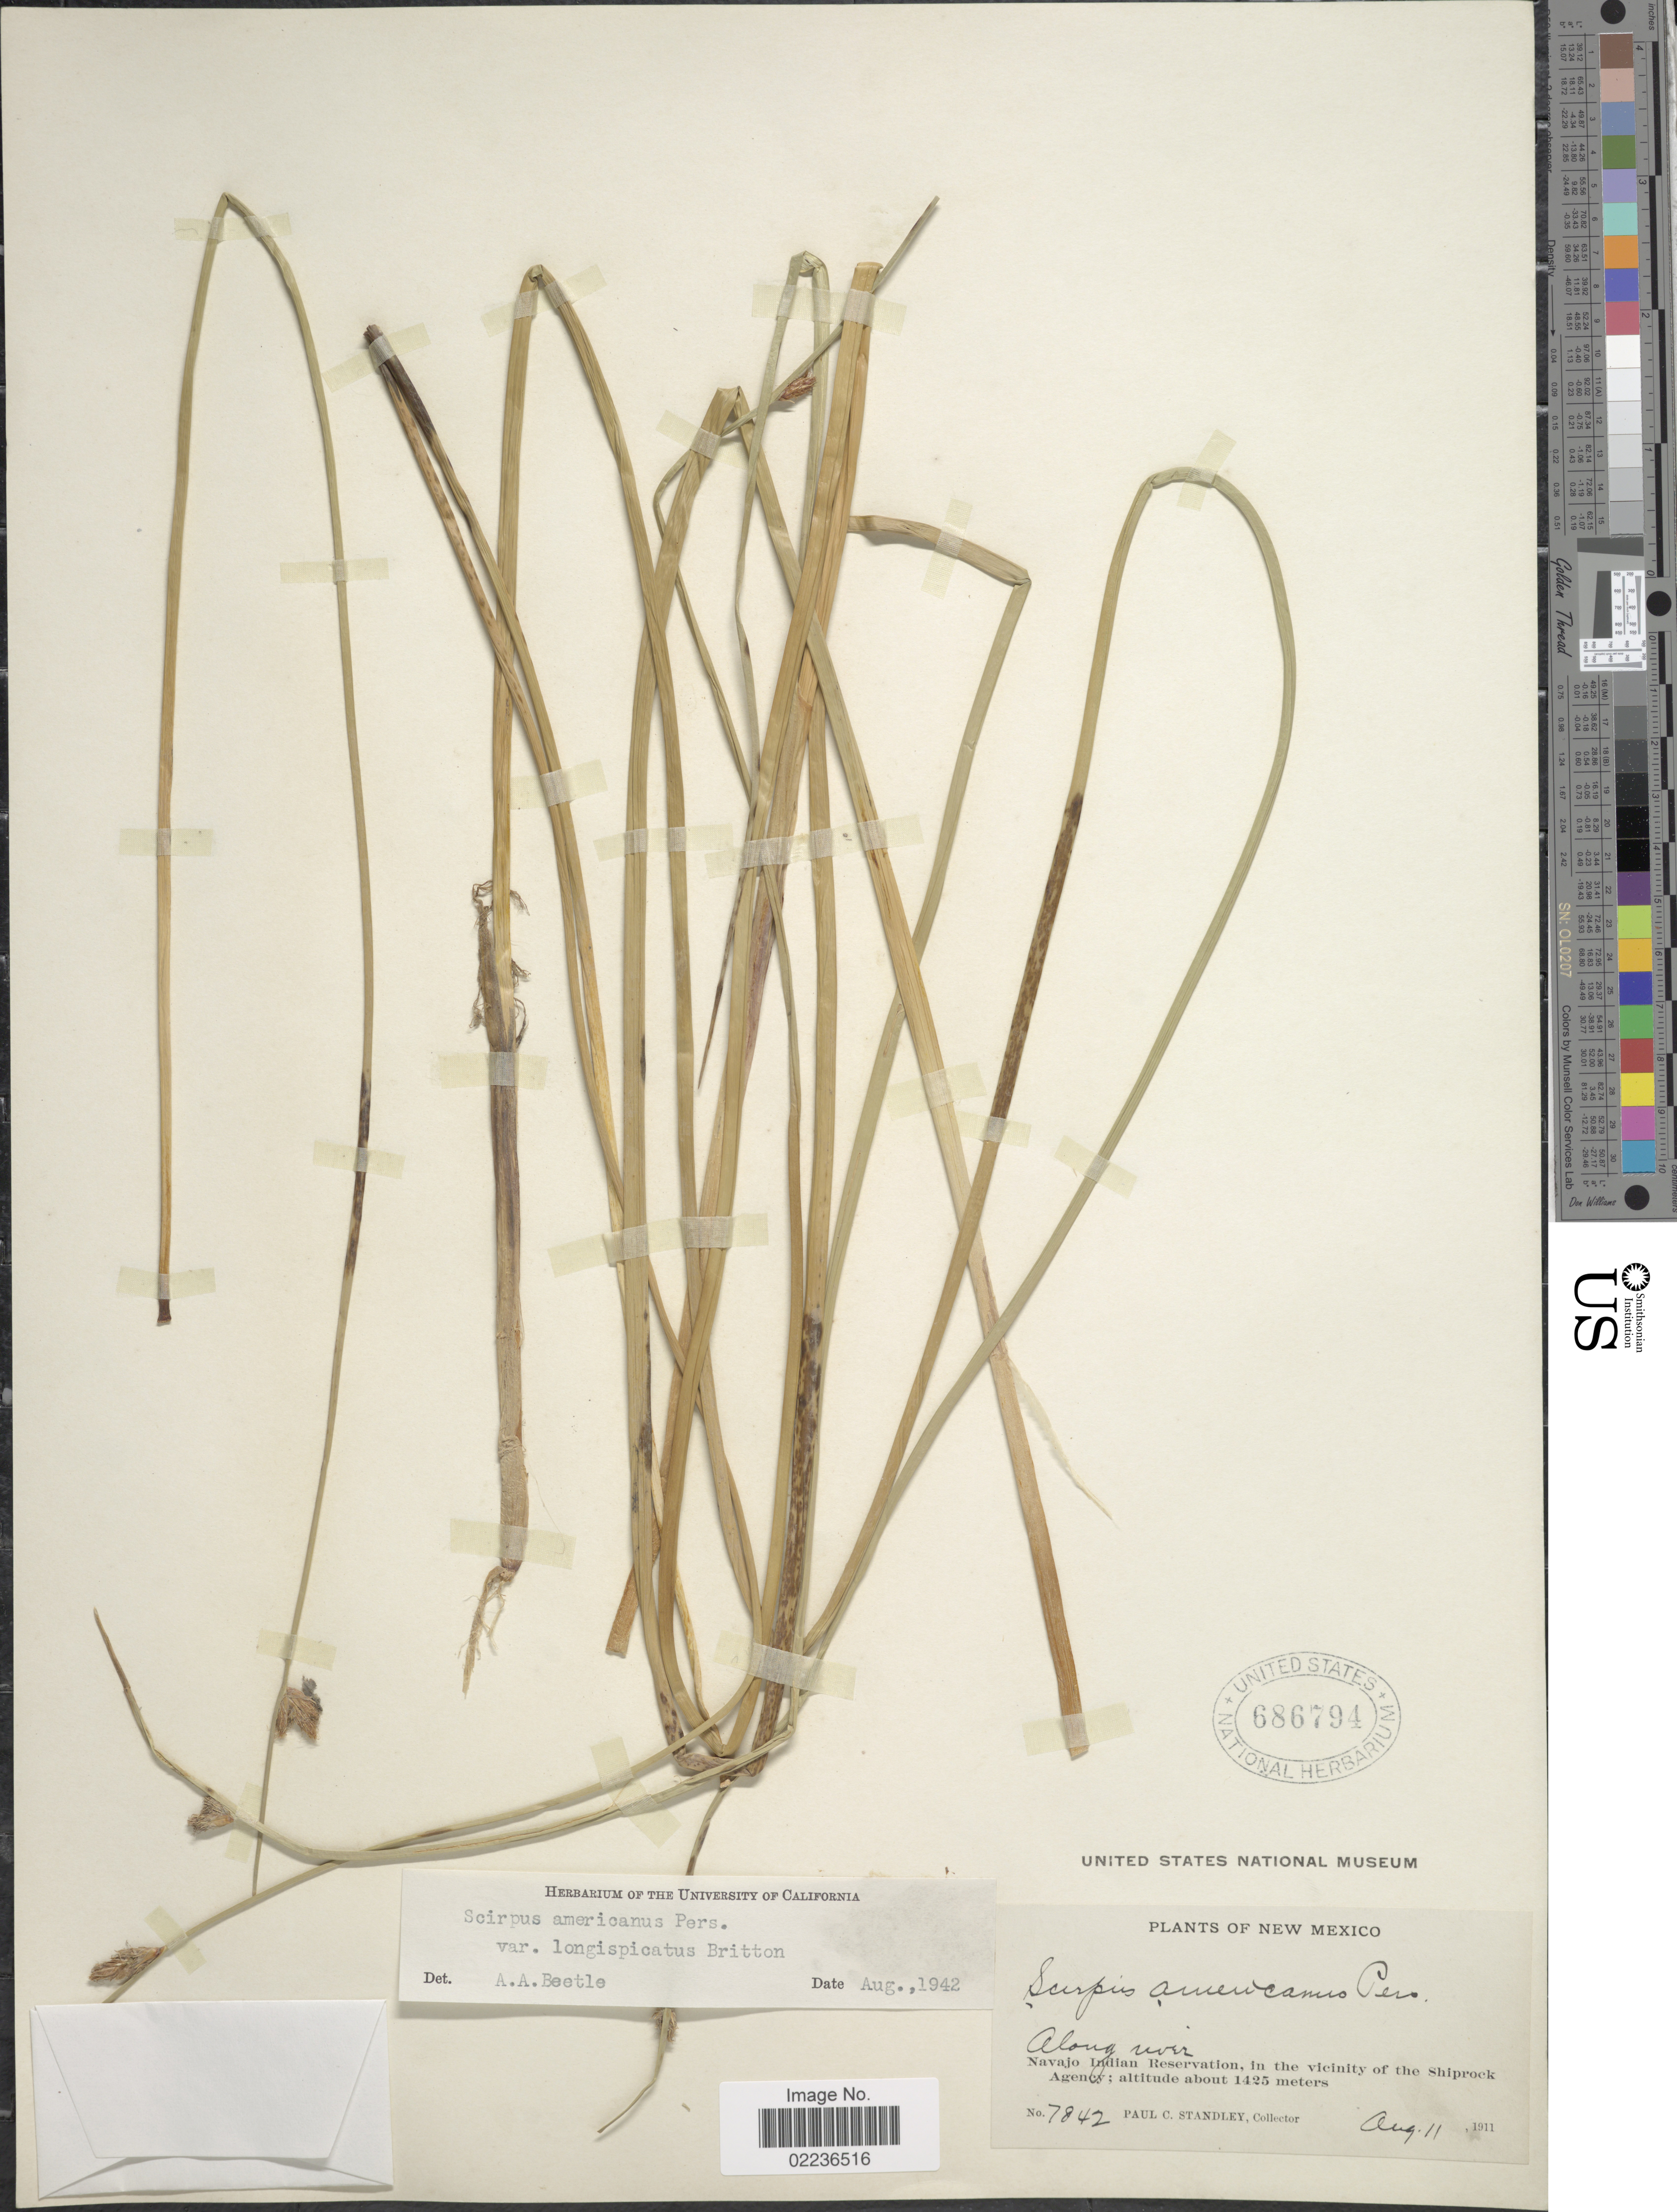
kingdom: Plantae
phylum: Tracheophyta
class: Liliopsida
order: Poales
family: Cyperaceae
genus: Schoenoplectus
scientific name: Schoenoplectus pungens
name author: (Vahl) Palla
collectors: P. C. Standley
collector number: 7842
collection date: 1911-08-11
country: United States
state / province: New Mexico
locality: Along river, Navajo Indian Reservation, in the vicinity of the Shiprock Agency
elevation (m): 1425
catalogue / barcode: US 686794